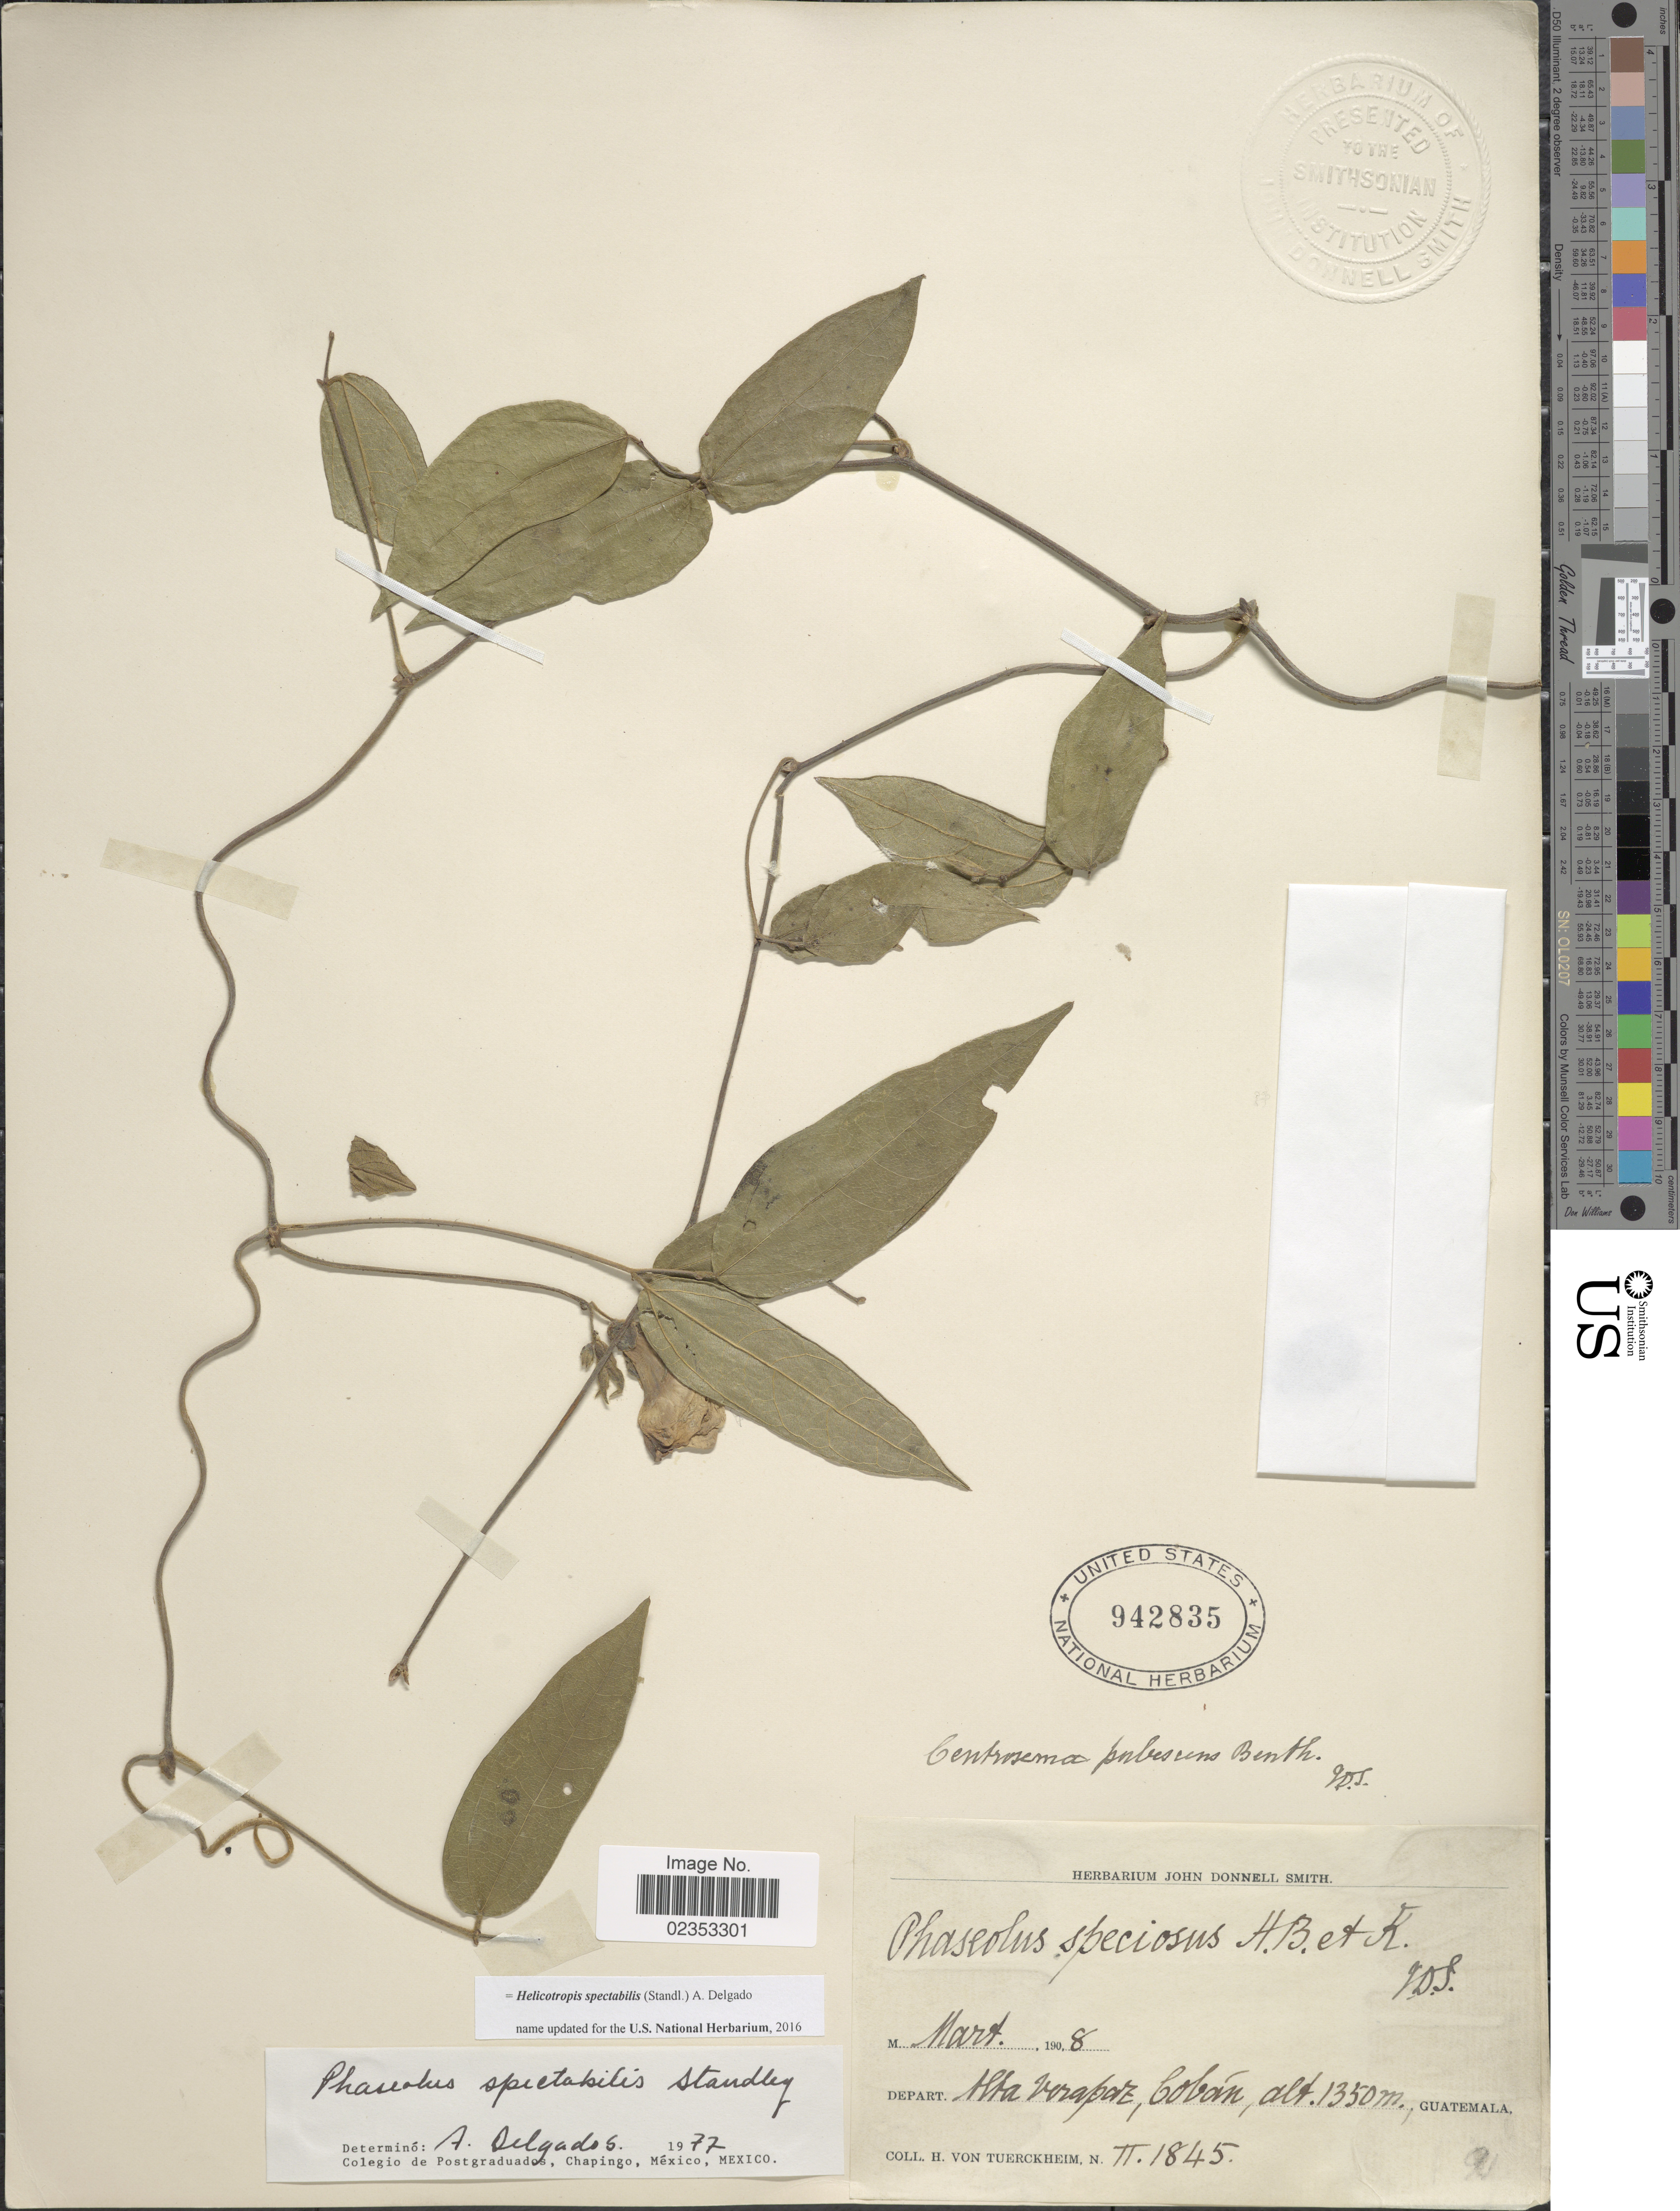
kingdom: Plantae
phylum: Tracheophyta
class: Magnoliopsida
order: Fabales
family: Fabaceae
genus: Helicotropis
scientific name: Helicotropis spectabilis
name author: (Standl.) A. Delgado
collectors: H. von Türckheim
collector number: II 1845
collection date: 1908-03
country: Guatemala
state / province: Alta Verapaz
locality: Coban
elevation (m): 1350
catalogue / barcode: US 942835